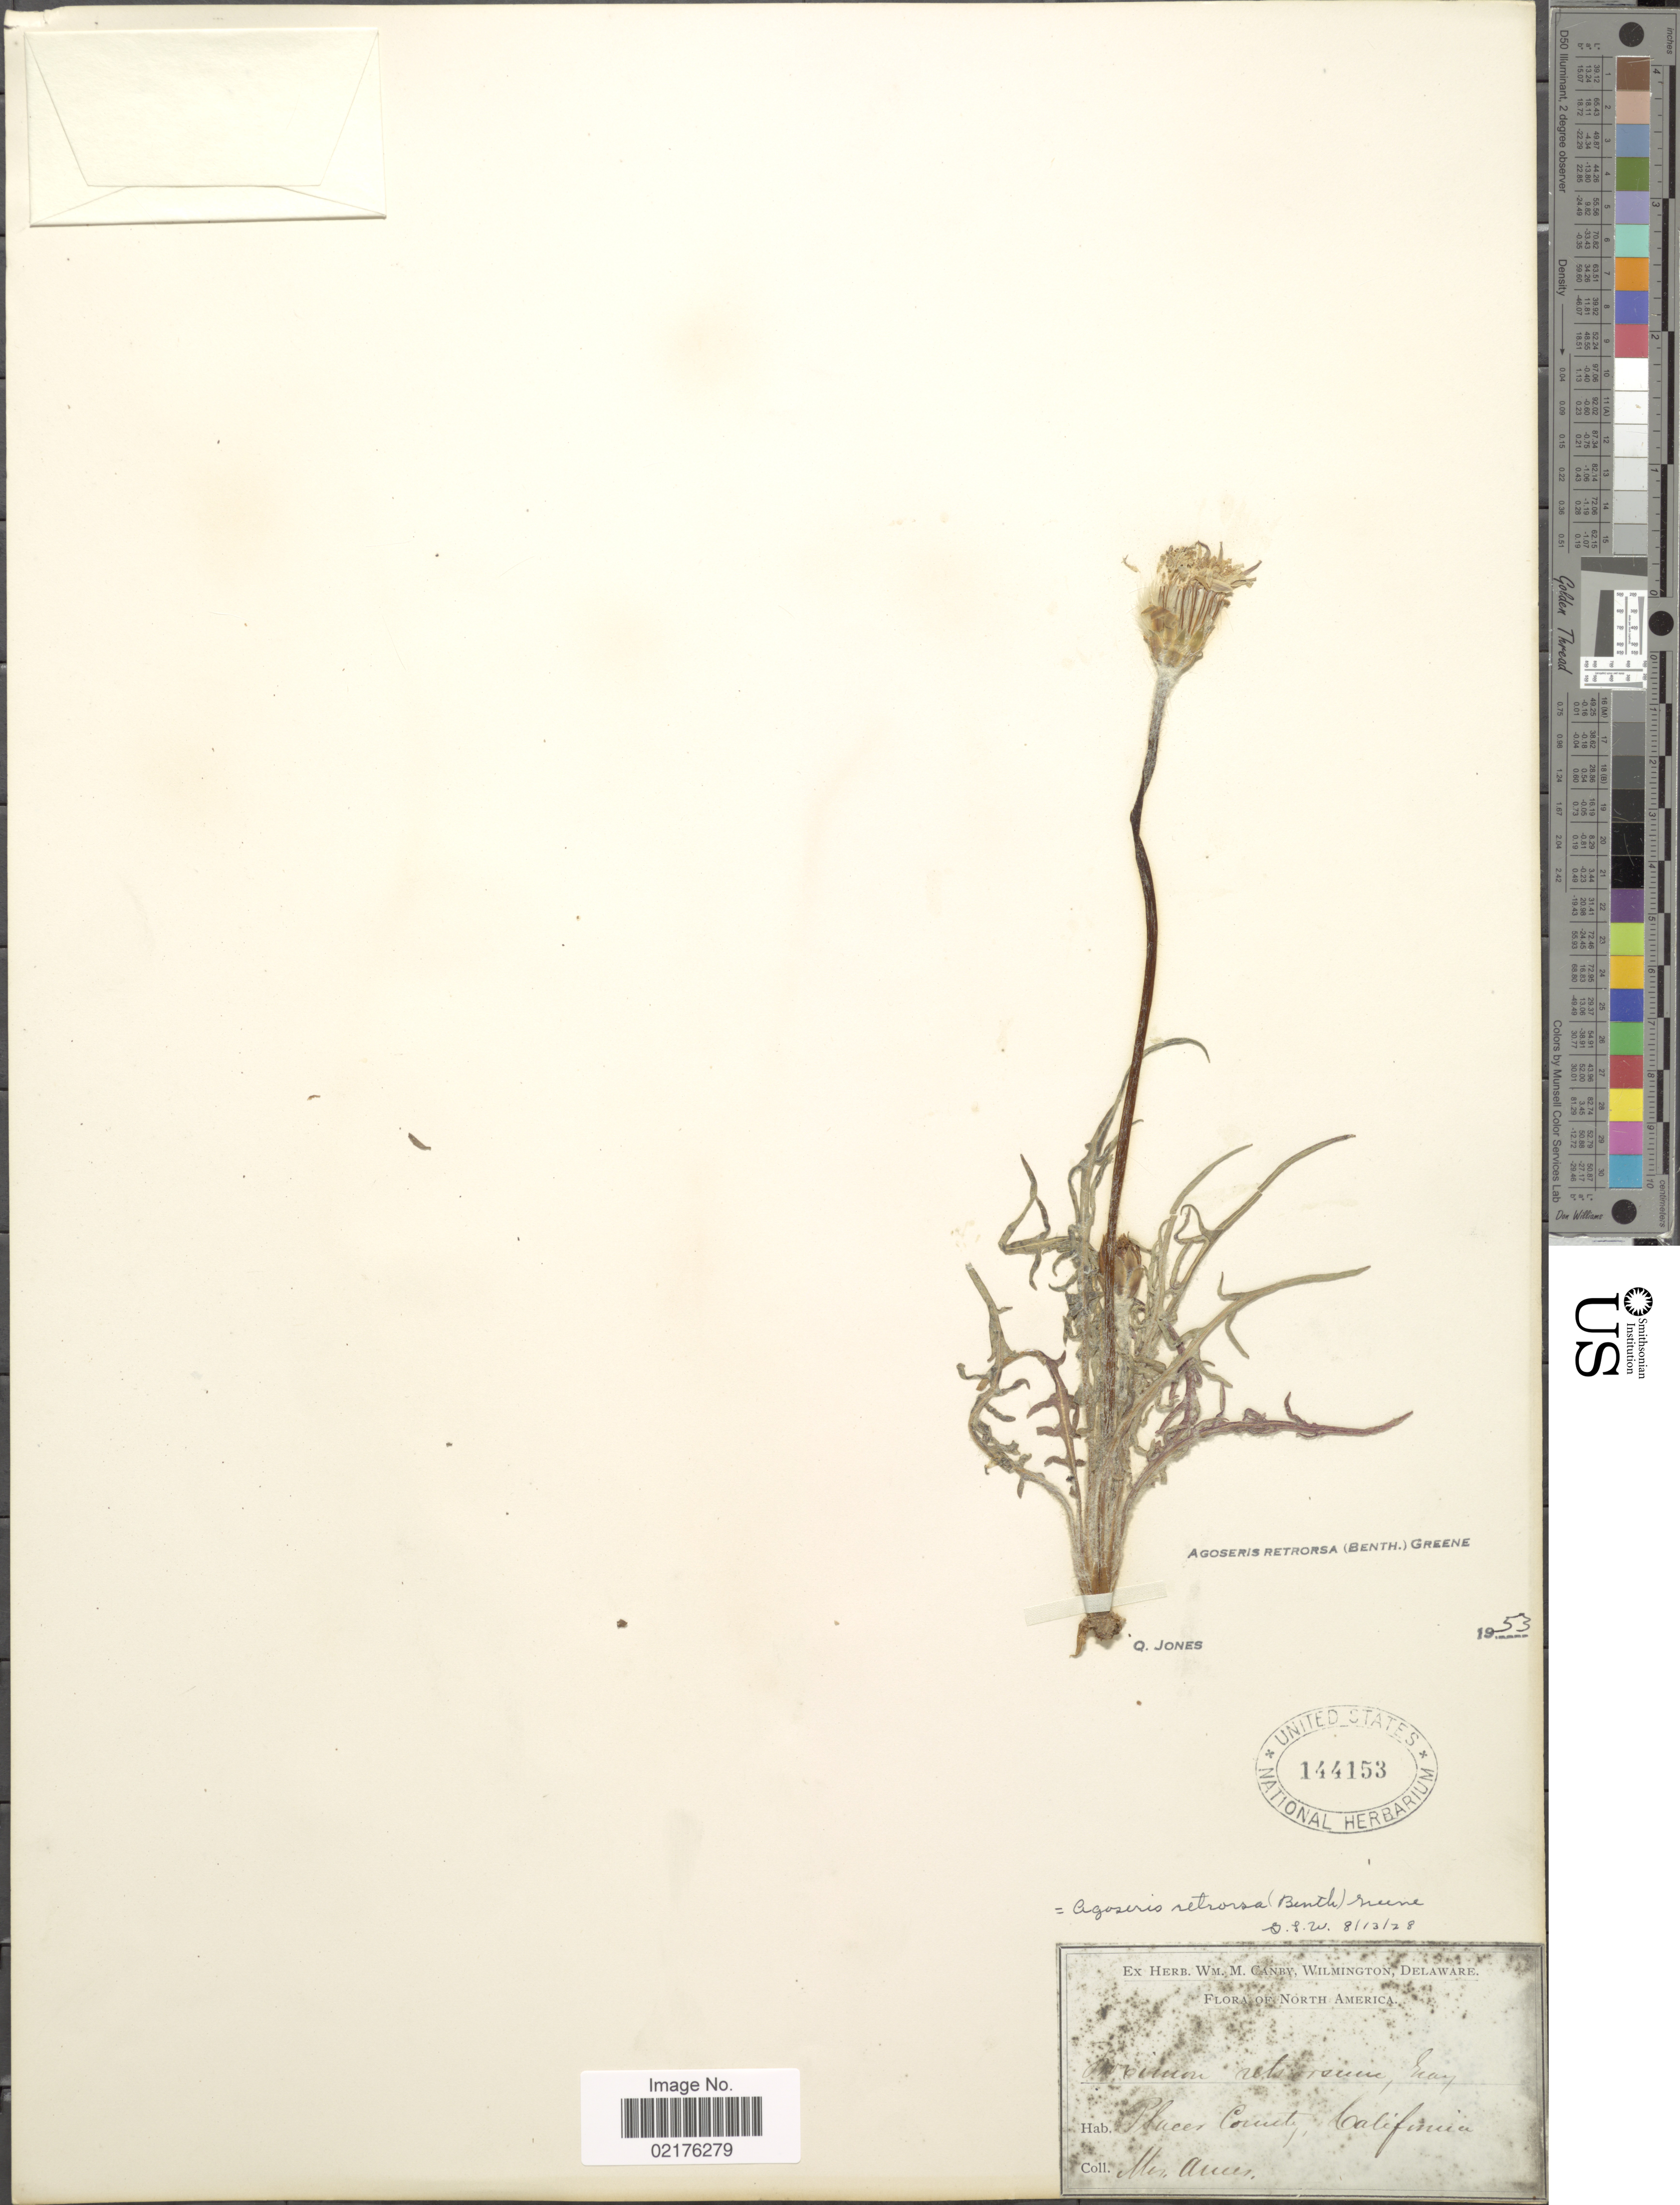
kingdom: Plantae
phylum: Tracheophyta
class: Magnoliopsida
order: Asterales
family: Asteraceae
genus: Agoseris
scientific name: Agoseris retrorsa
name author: (Benth.) Greene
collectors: -- Ames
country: United States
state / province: California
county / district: Placer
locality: Places County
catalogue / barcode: US 144153